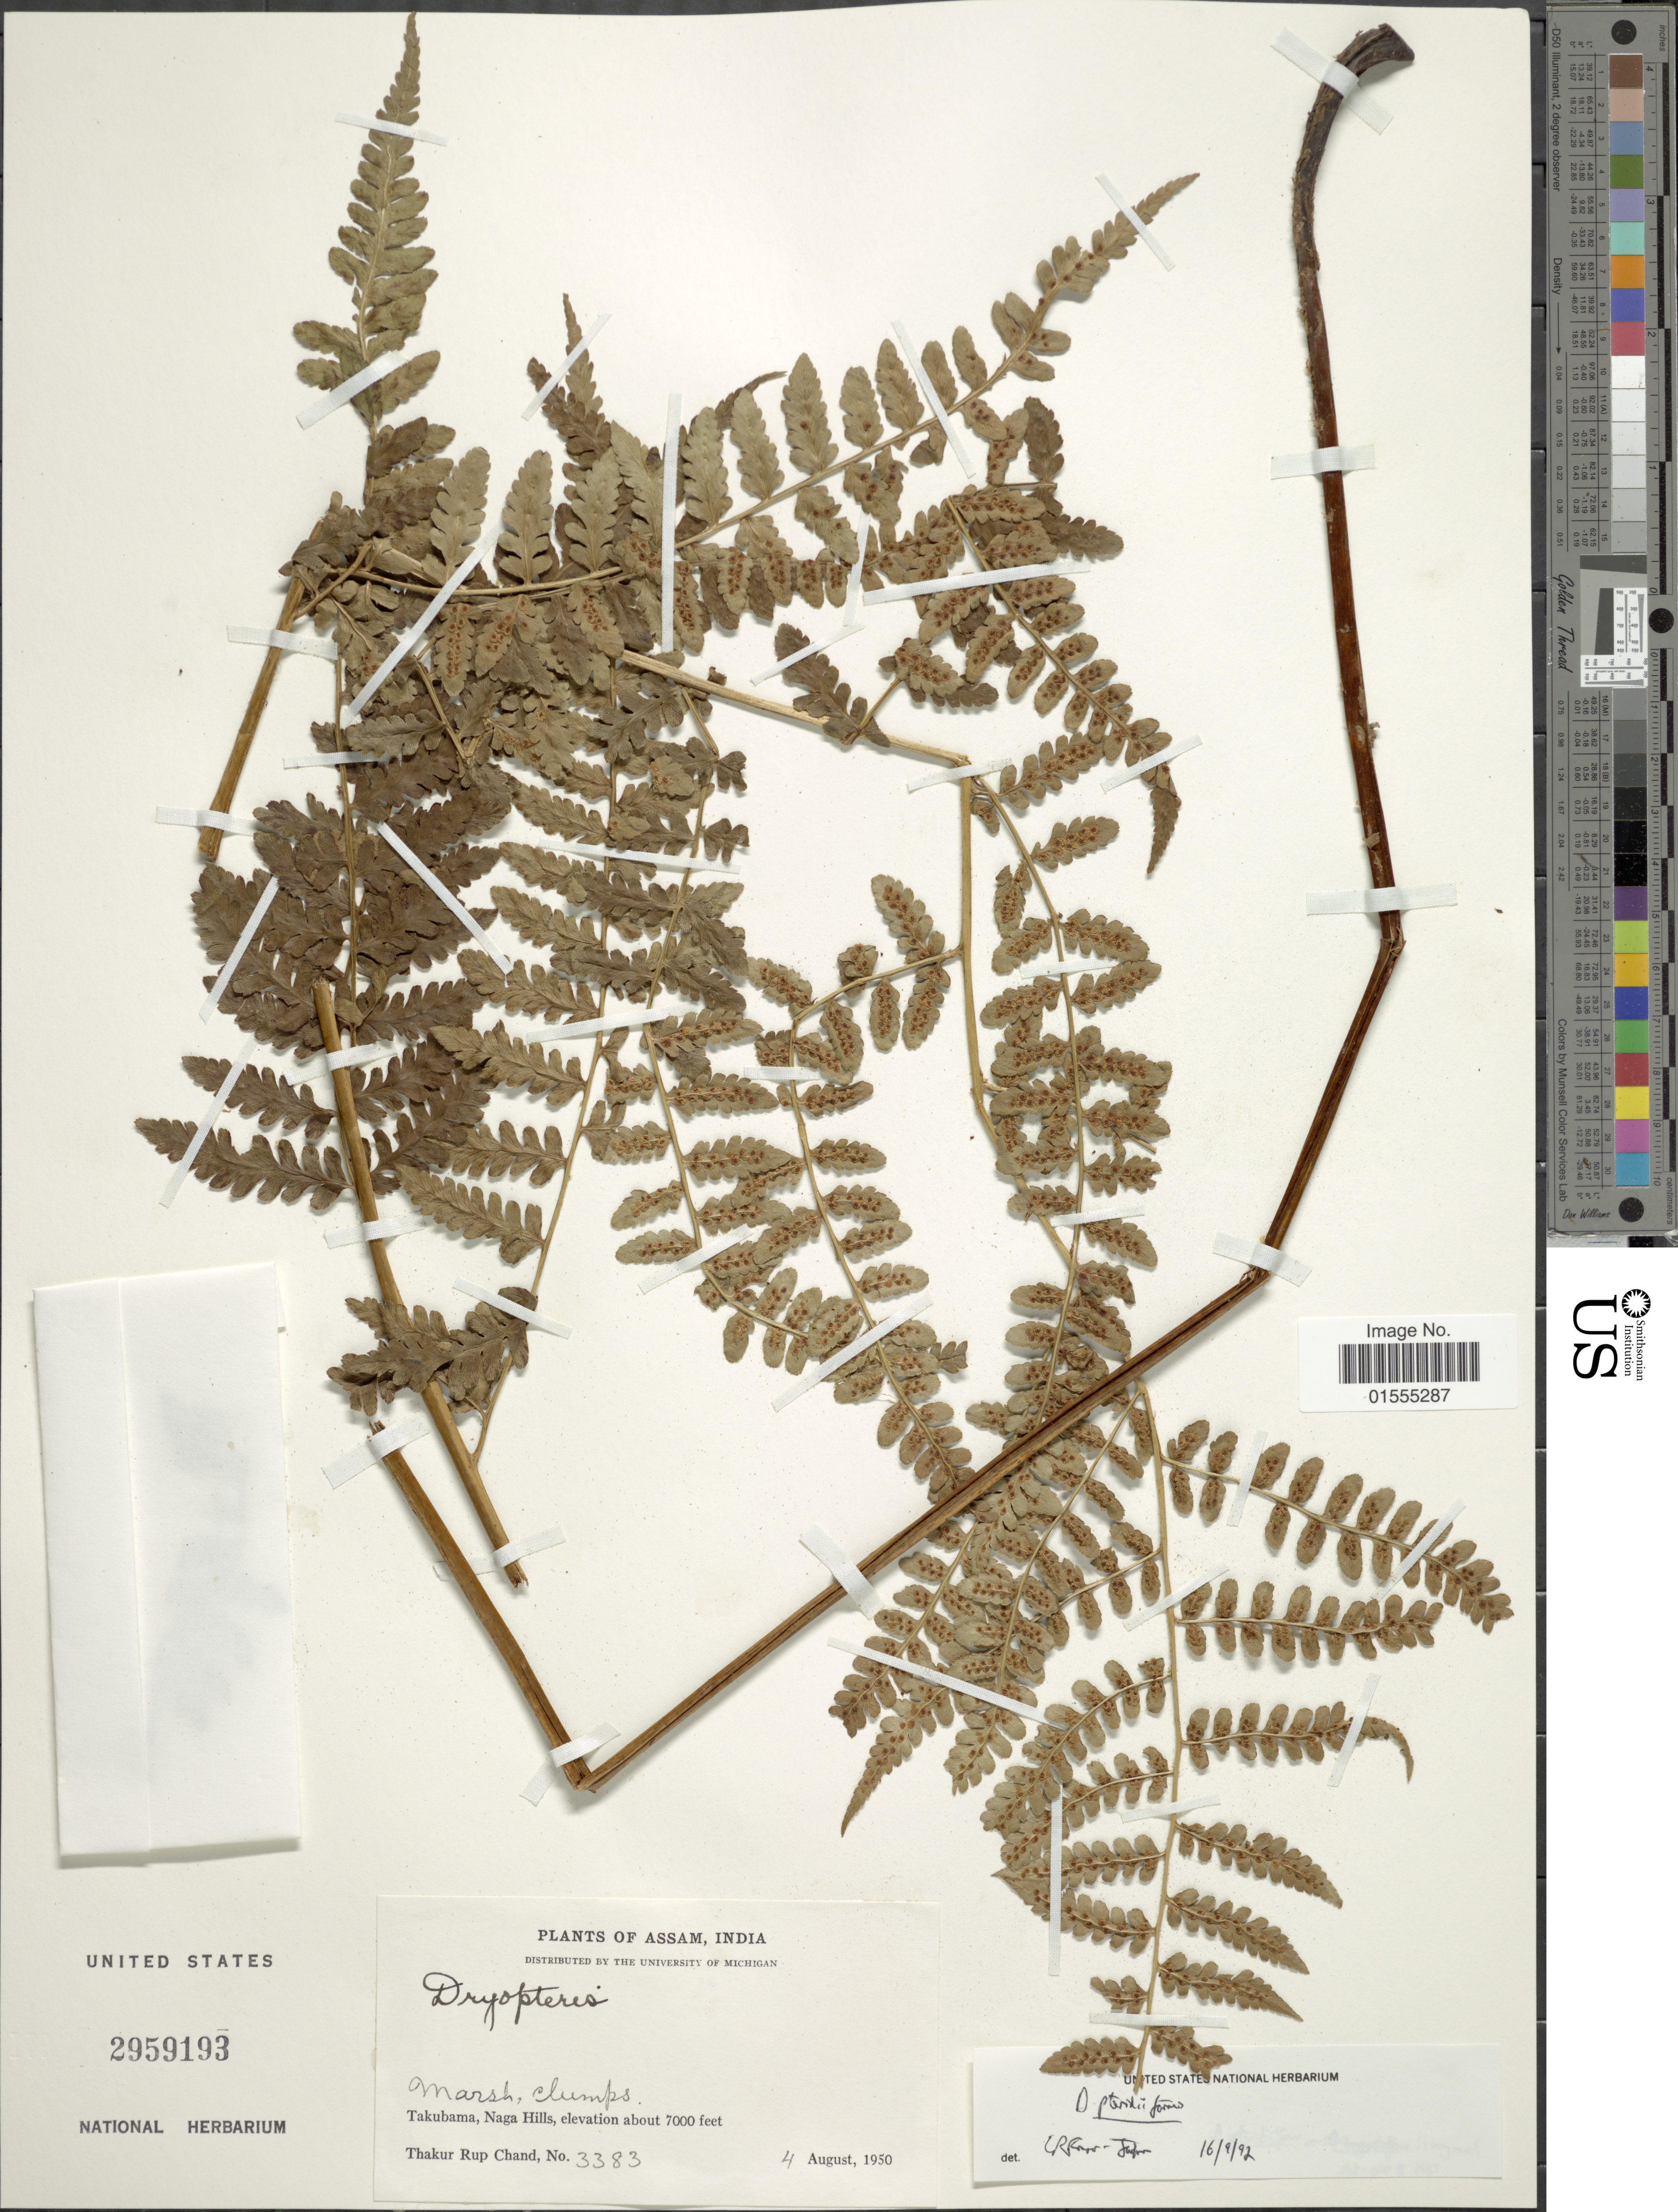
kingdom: Plantae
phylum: Tracheophyta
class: Polypodiopsida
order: Polypodiales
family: Dryopteridaceae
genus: Dryopteris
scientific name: Dryopteris sp.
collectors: T. R. Chand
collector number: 3383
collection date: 1950-08-04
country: India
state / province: Assam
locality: Takubama, Naga Hills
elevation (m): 2134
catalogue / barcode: US 2959193